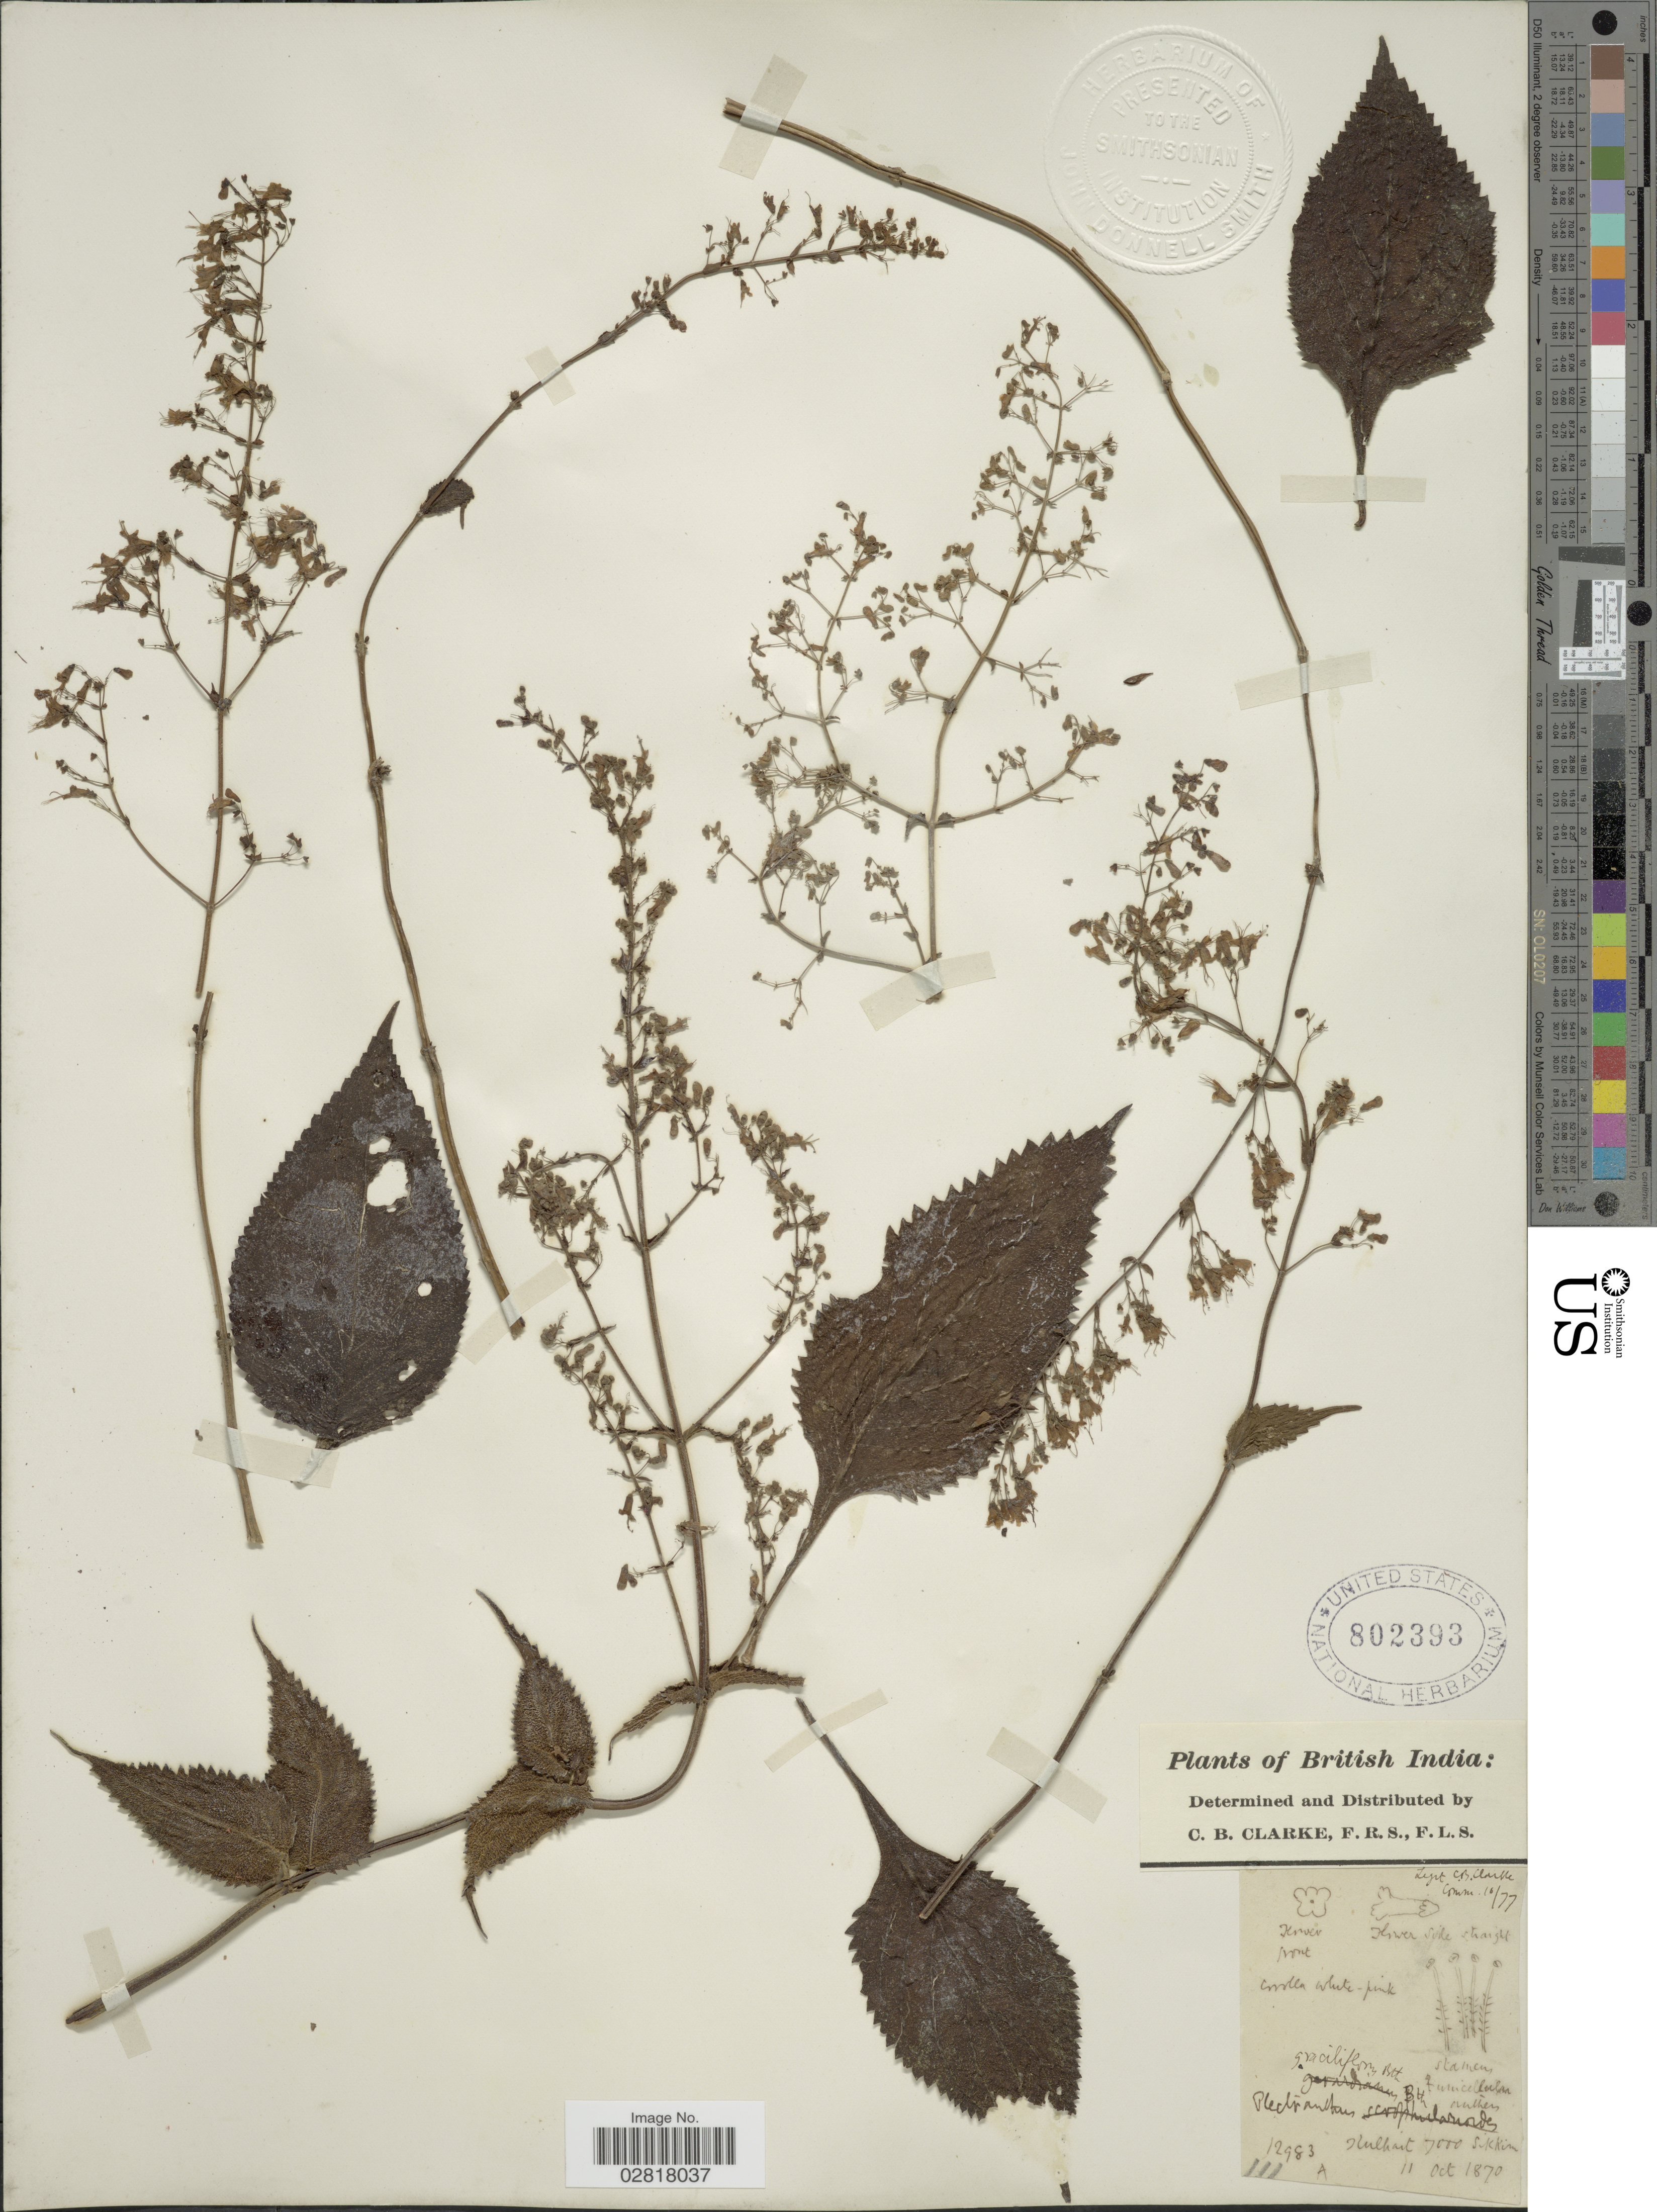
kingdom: Plantae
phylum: Tracheophyta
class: Magnoliopsida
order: Lamiales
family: Lamiaceae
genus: Plectranthus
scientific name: Plectranthus graciliflorus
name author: Benth.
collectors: C. B. Clarke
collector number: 12983A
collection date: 1870-10-11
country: India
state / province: Sikkim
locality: British India, Kulhait. Sikkim.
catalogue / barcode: US 802393